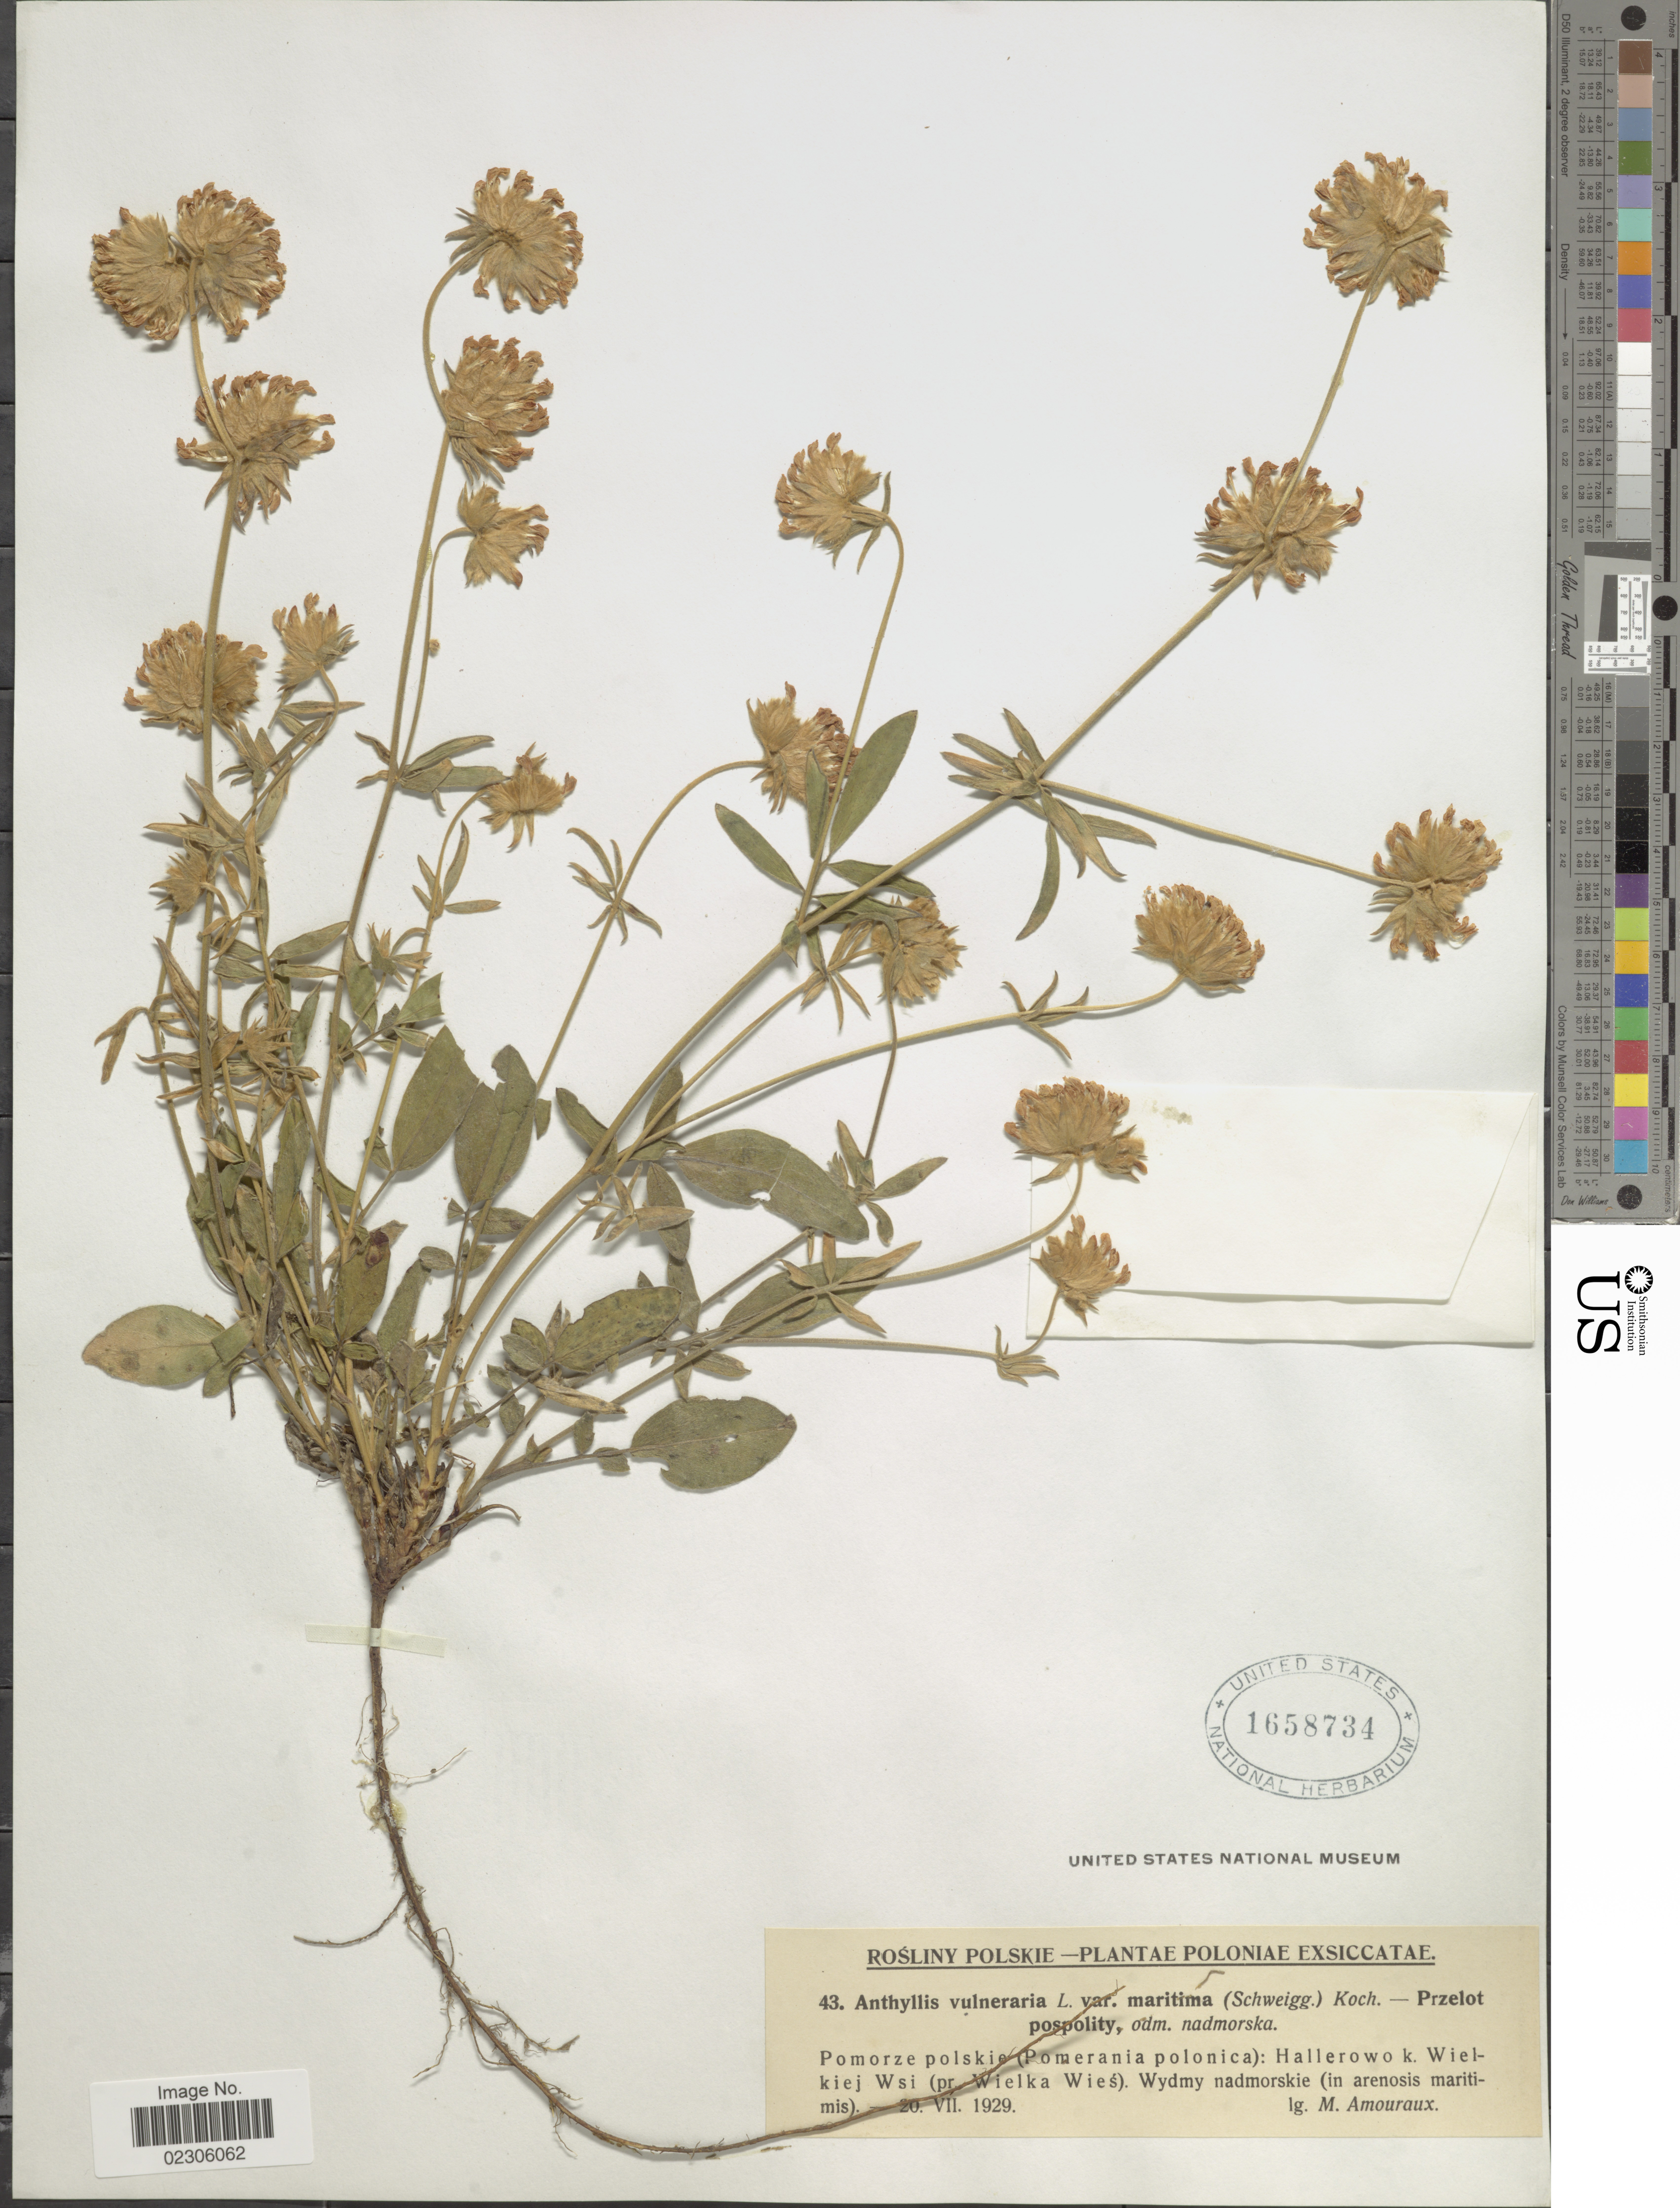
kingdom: Plantae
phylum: Tracheophyta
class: Magnoliopsida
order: Fabales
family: Fabaceae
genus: Anthyllis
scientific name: Anthyllis vulneraria subsp. maritima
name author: (Schweigg. ex Lange) Corb.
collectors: M. Amouraux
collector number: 43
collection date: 1929-07-20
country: Poland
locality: Poloniae, Pomorze polskie (Pomerania polonica), Hallerowo k. Wielkiej Wsi (pr. Wielka Wies)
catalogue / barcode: US 1658734